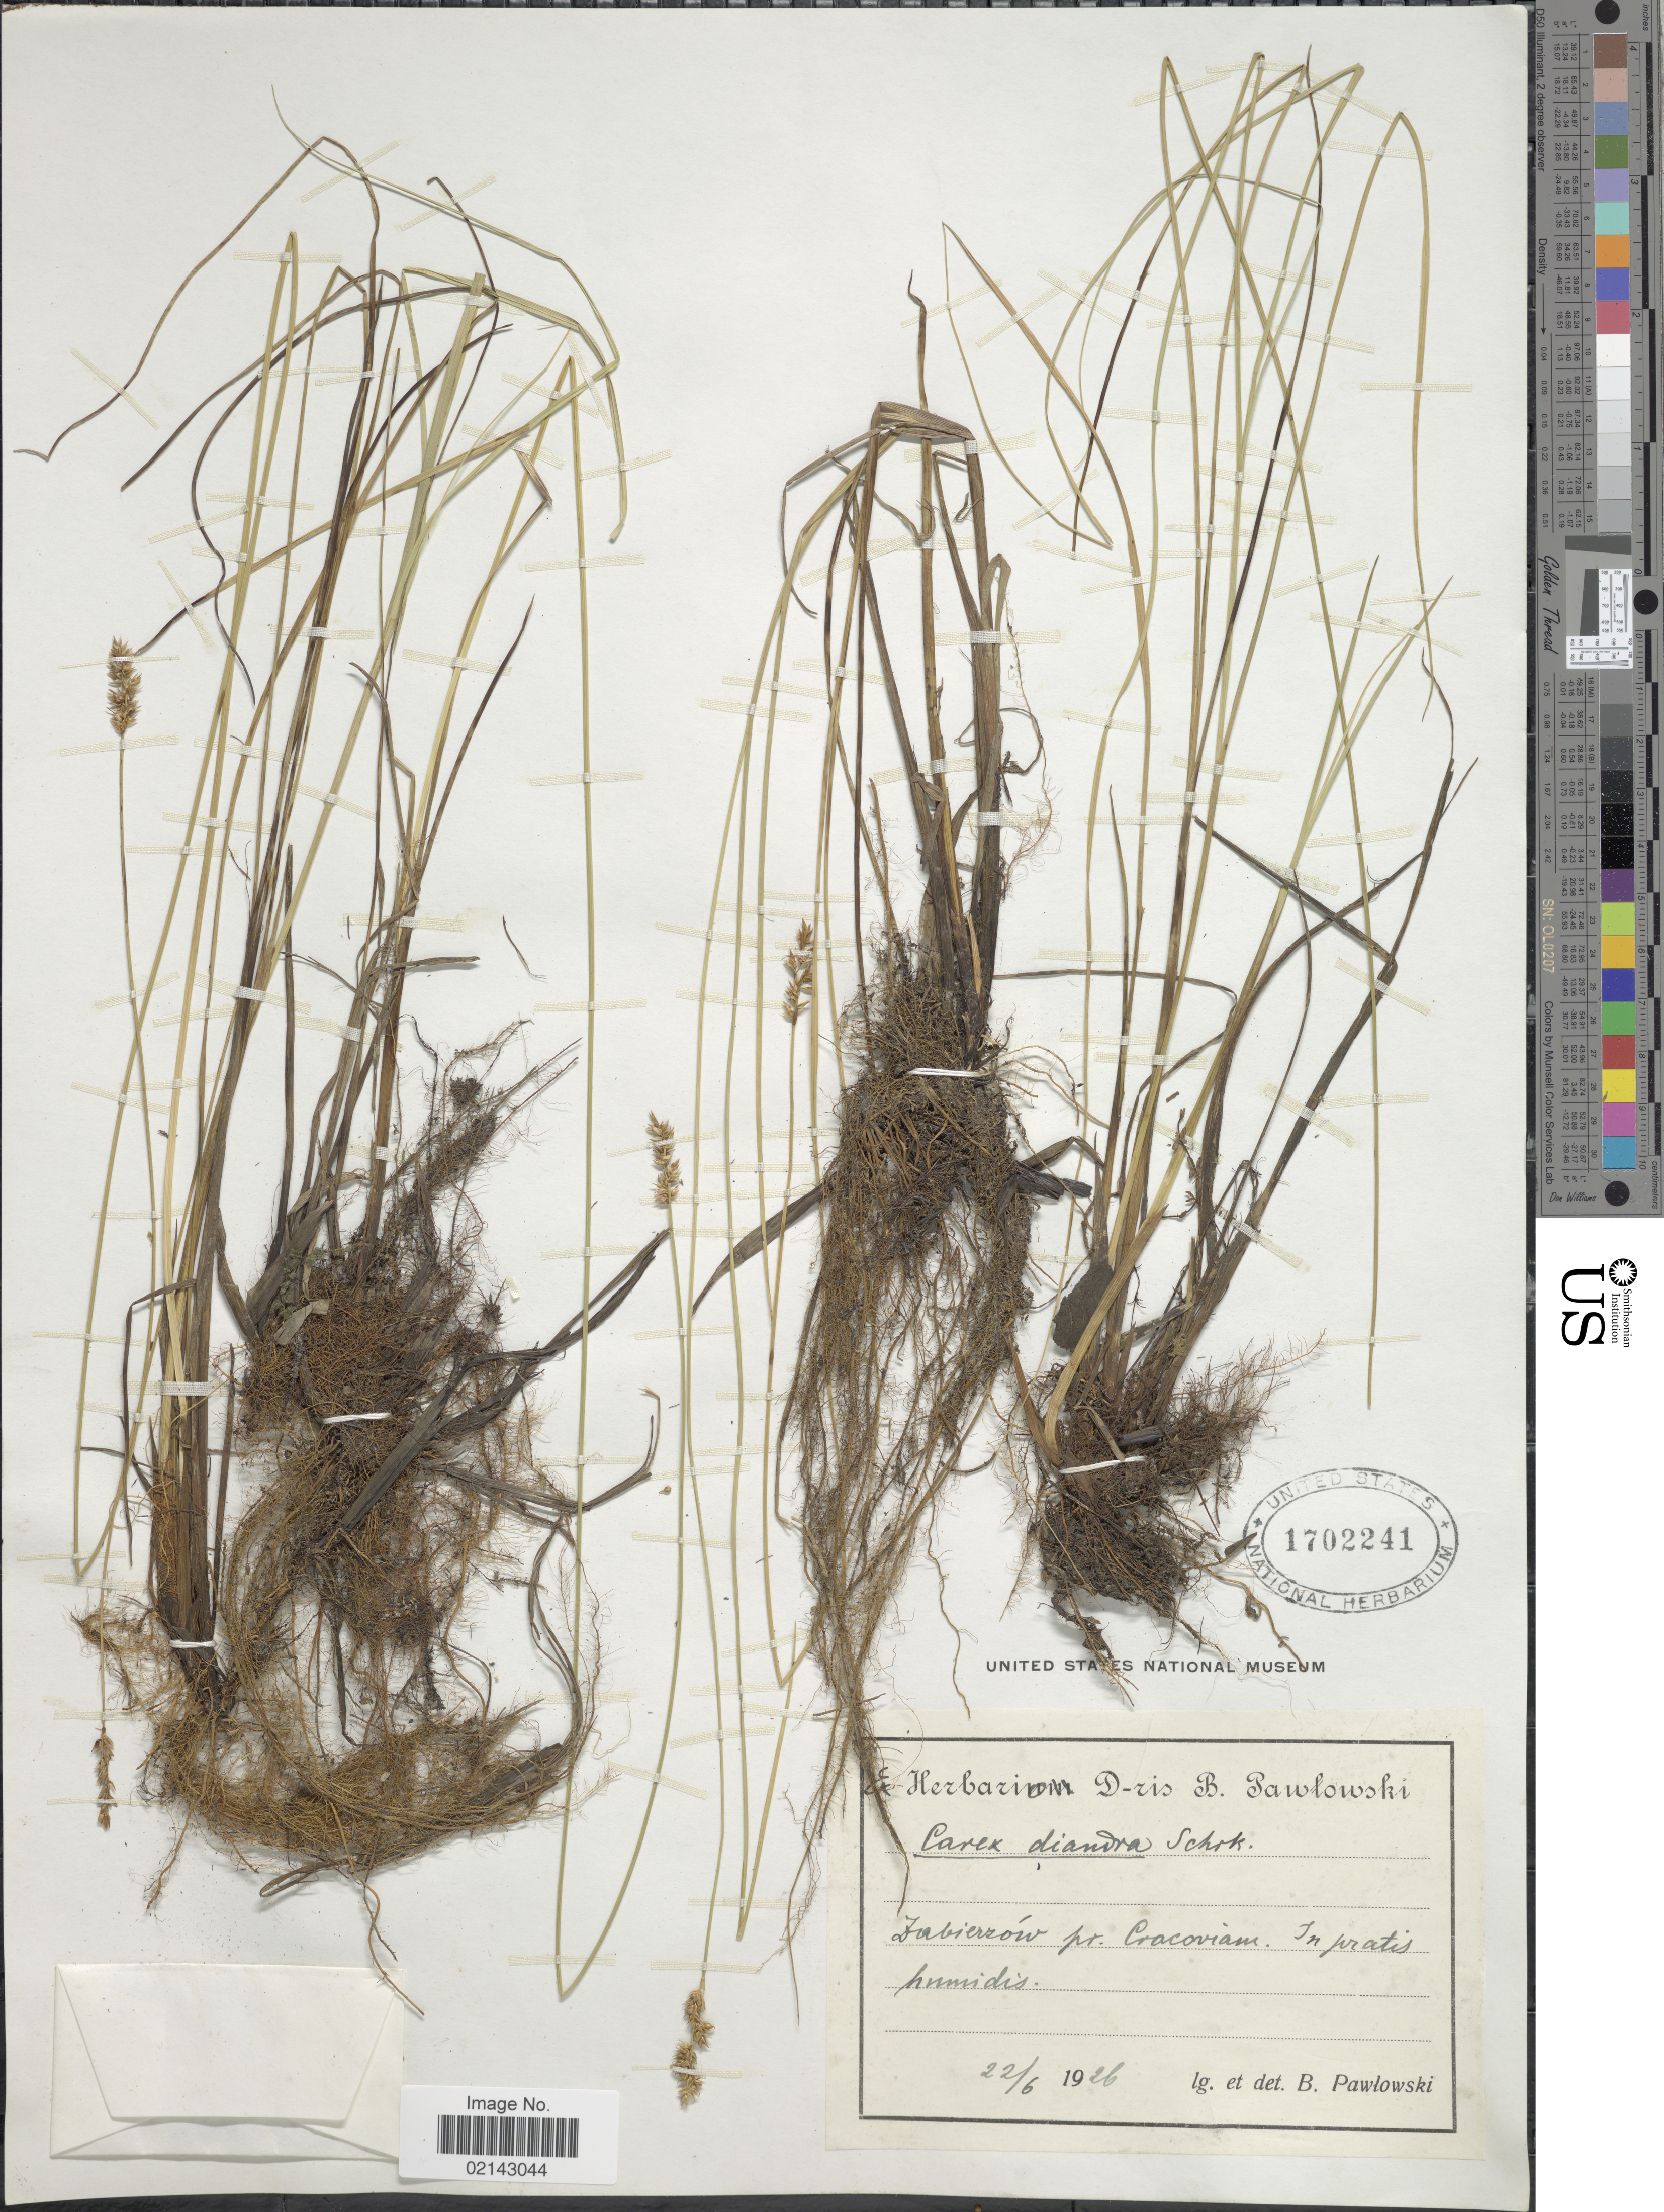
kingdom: Plantae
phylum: Tracheophyta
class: Liliopsida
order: Poales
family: Cyperaceae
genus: Carex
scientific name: Carex diandra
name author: Schrank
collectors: B. Pawlowski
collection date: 1926-06-22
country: Poland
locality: Zabierow pr. Cracoviam. In pratis humidis [interpreted]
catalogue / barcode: US 1702241